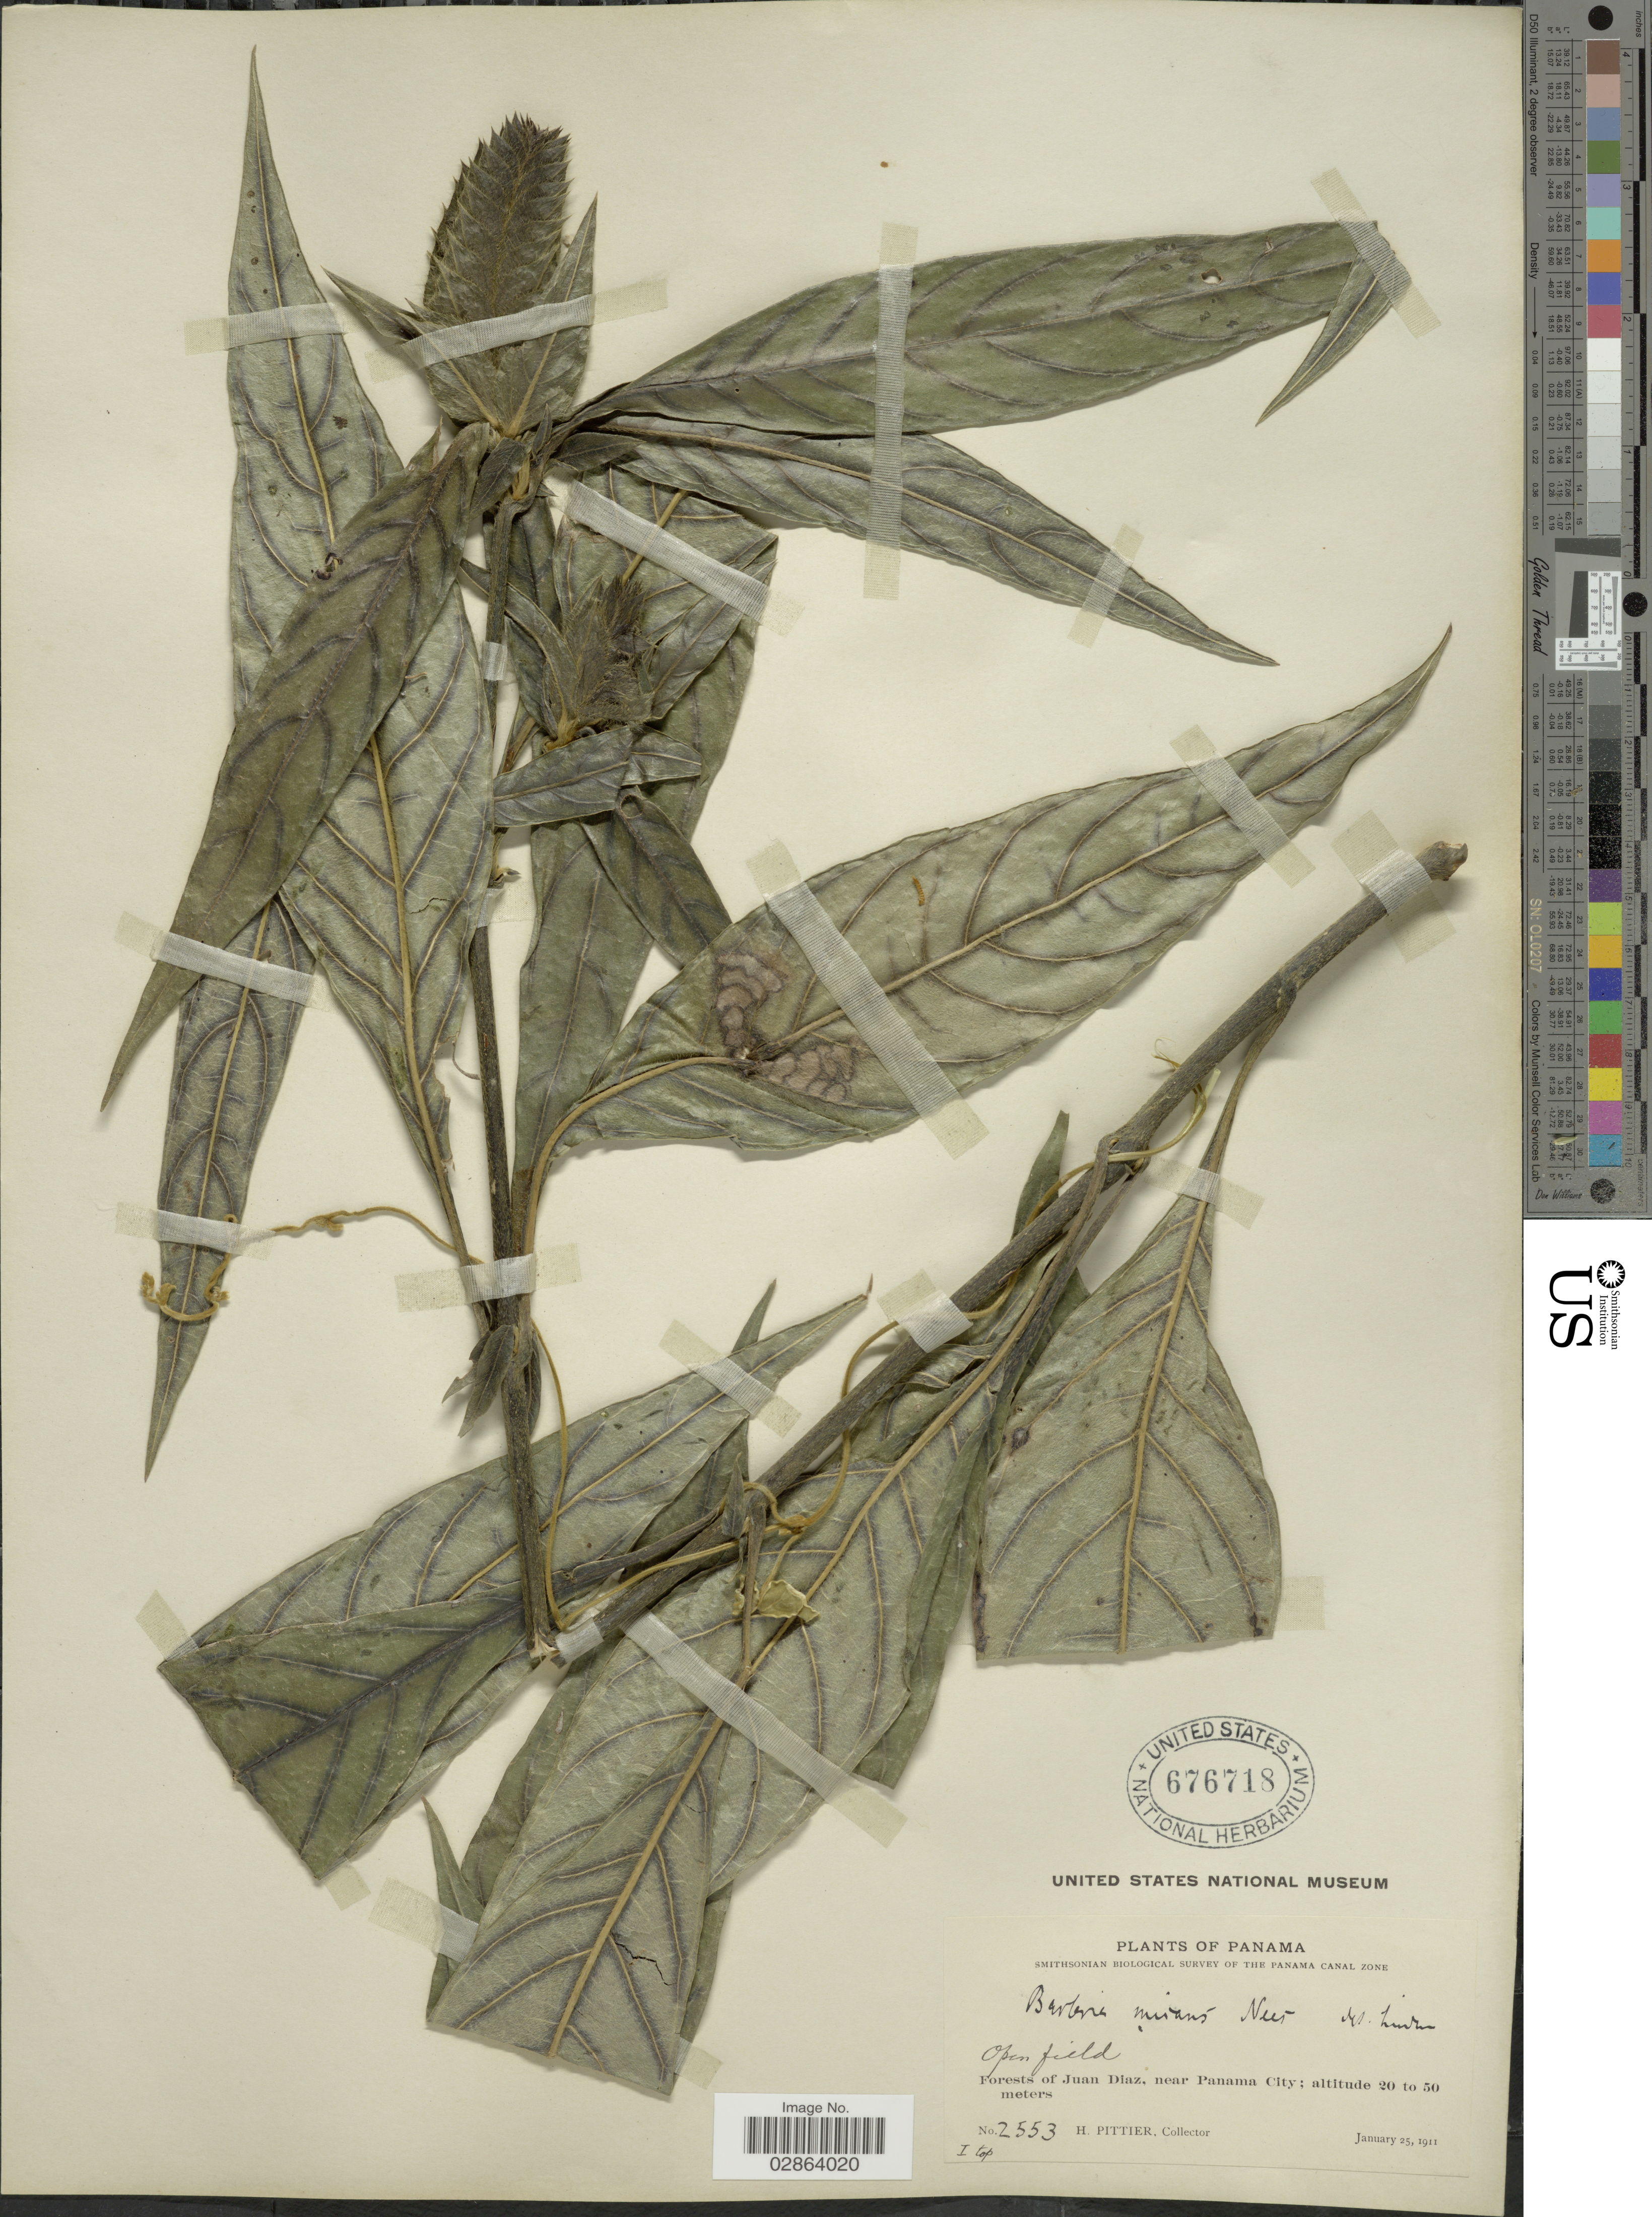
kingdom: Plantae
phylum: Tracheophyta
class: Magnoliopsida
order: Lamiales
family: Acanthaceae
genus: Barleria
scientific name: Barleria oenotheroides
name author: Dum. Cours.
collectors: H. F. Pittier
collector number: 2553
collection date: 1911-01-25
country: Panama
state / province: Panamá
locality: Forests of Juan Diaz, near Panama City.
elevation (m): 20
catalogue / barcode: US 676718